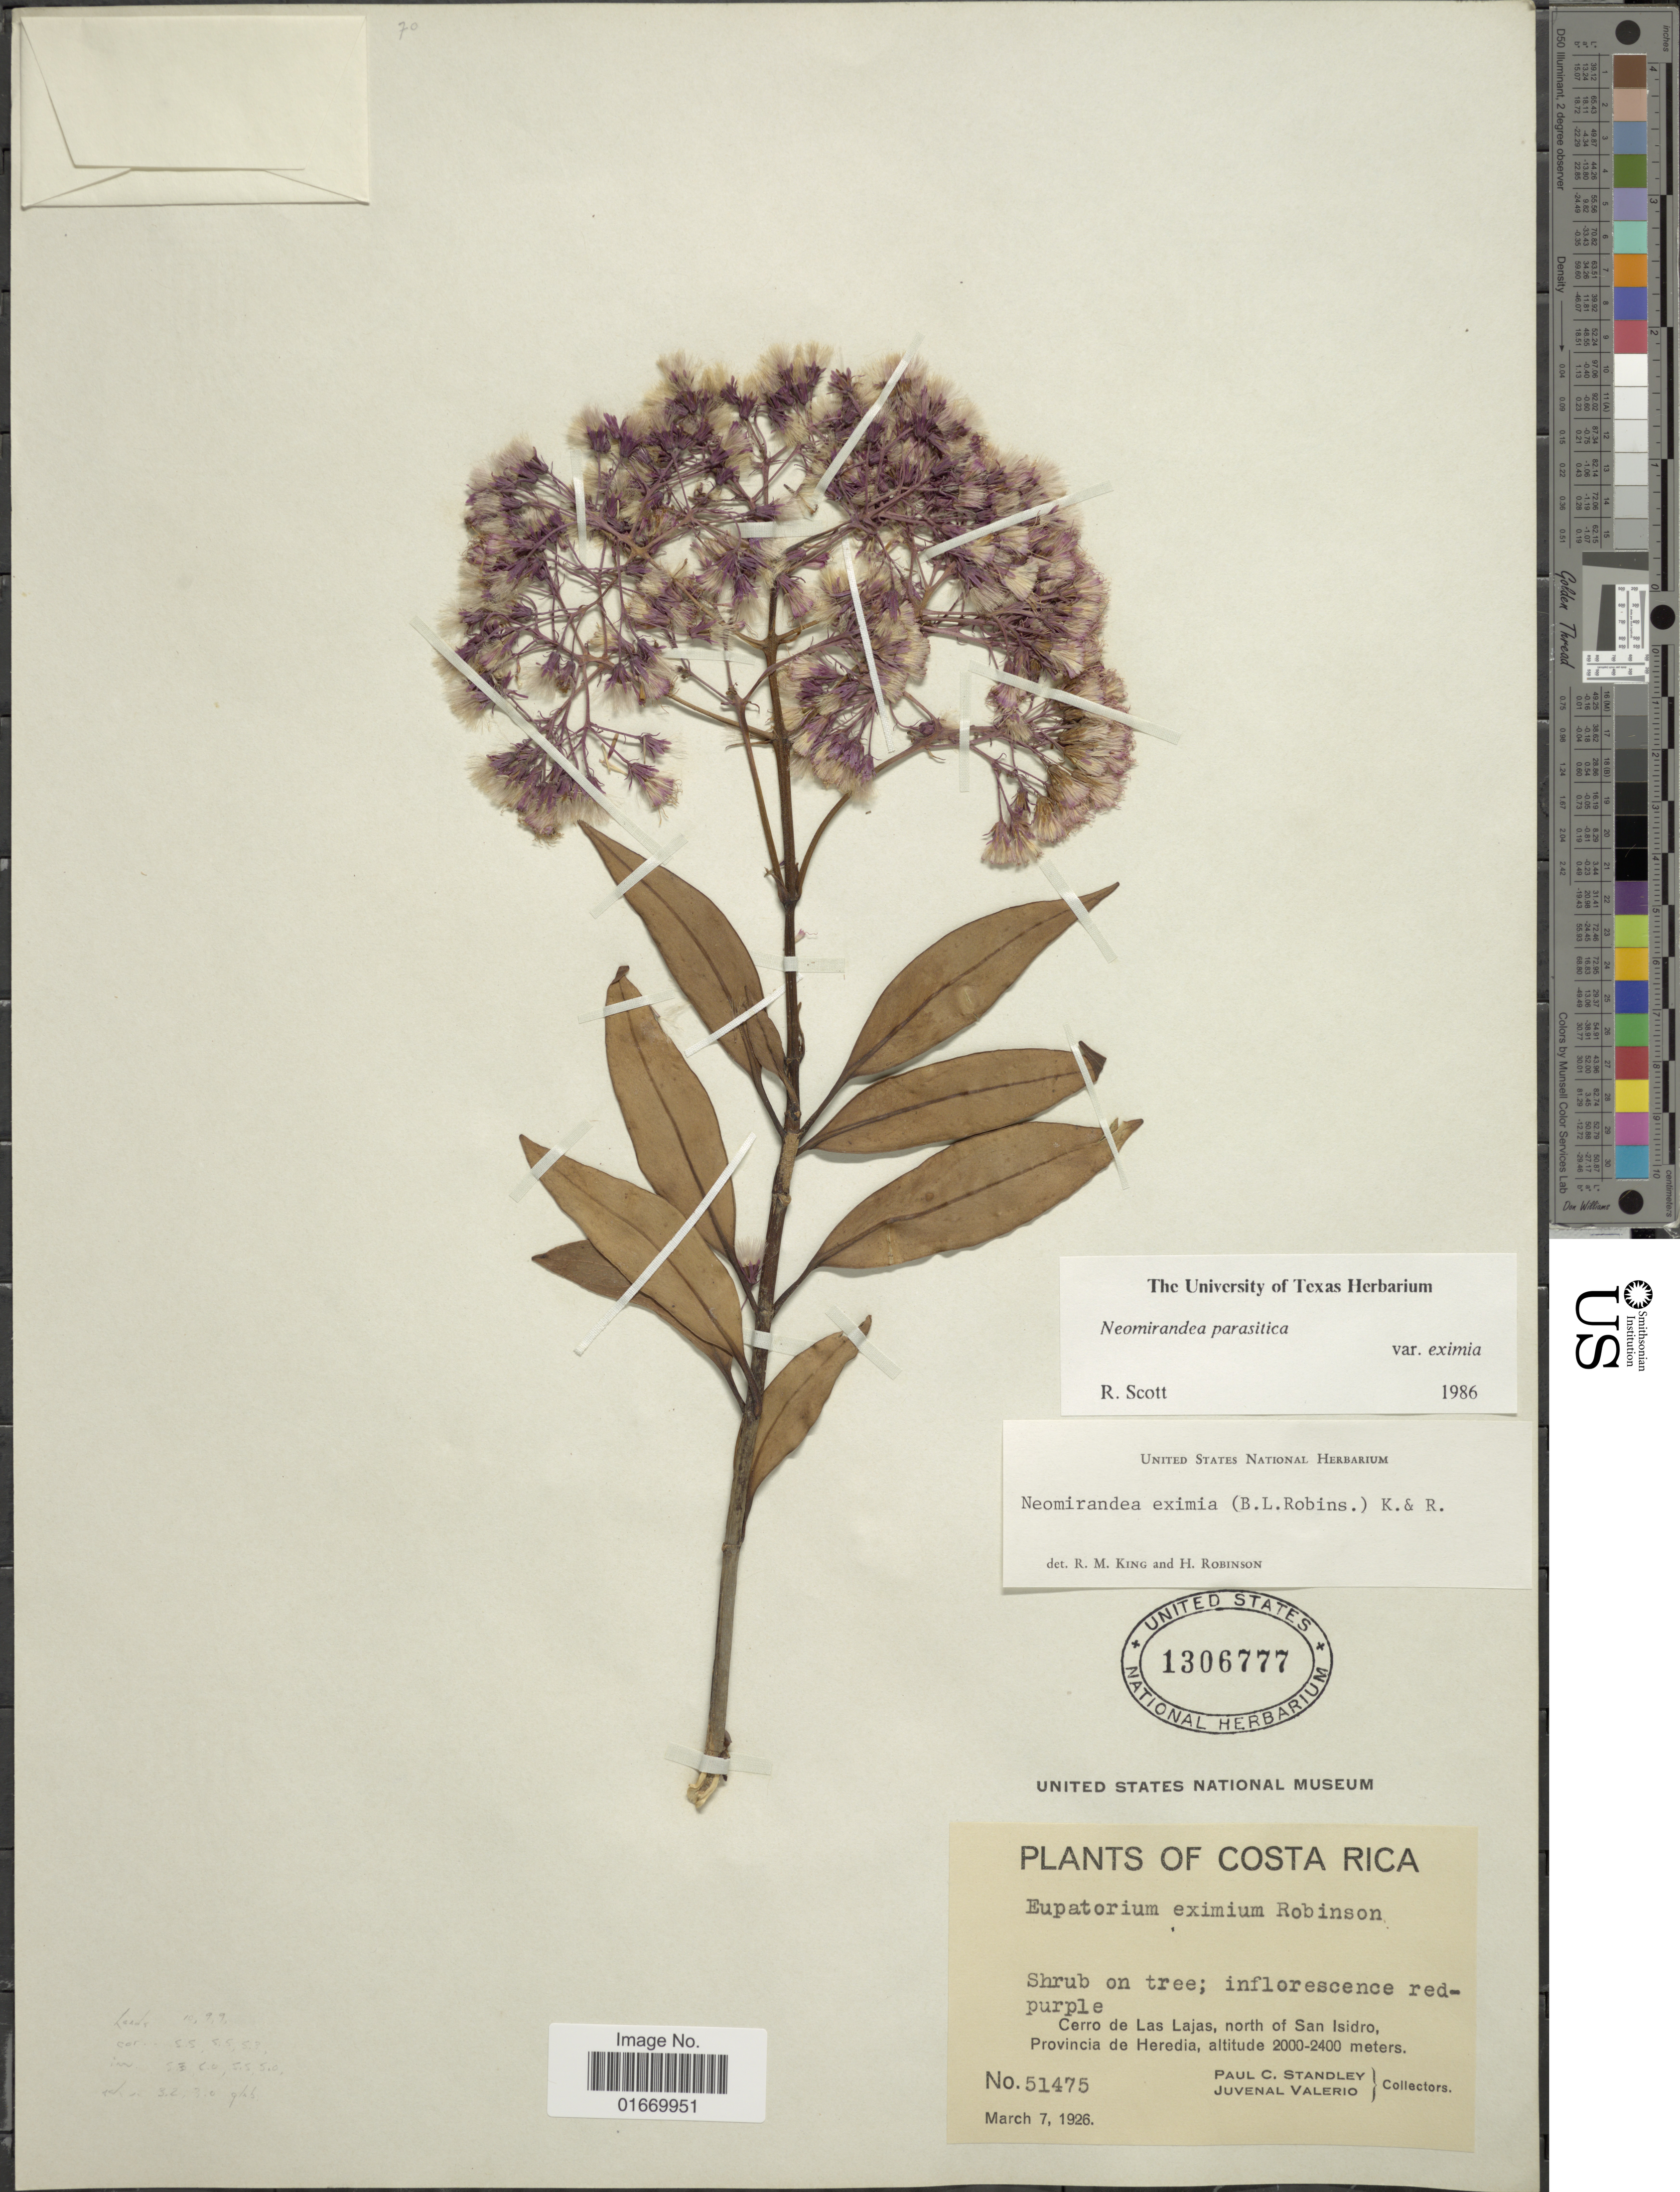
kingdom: Plantae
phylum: Tracheophyta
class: Magnoliopsida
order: Asterales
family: Asteraceae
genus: Neomirandea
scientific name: Neomirandea eximia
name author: (B.L. Rob.) R.M. King & H. Rob.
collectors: P. C. Standley & J. Valerio R.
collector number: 51475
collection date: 1926-03-07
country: Costa Rica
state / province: Heredia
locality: Cerro de Las Lajas, north of San Isidro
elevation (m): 2000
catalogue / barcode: US 1306777